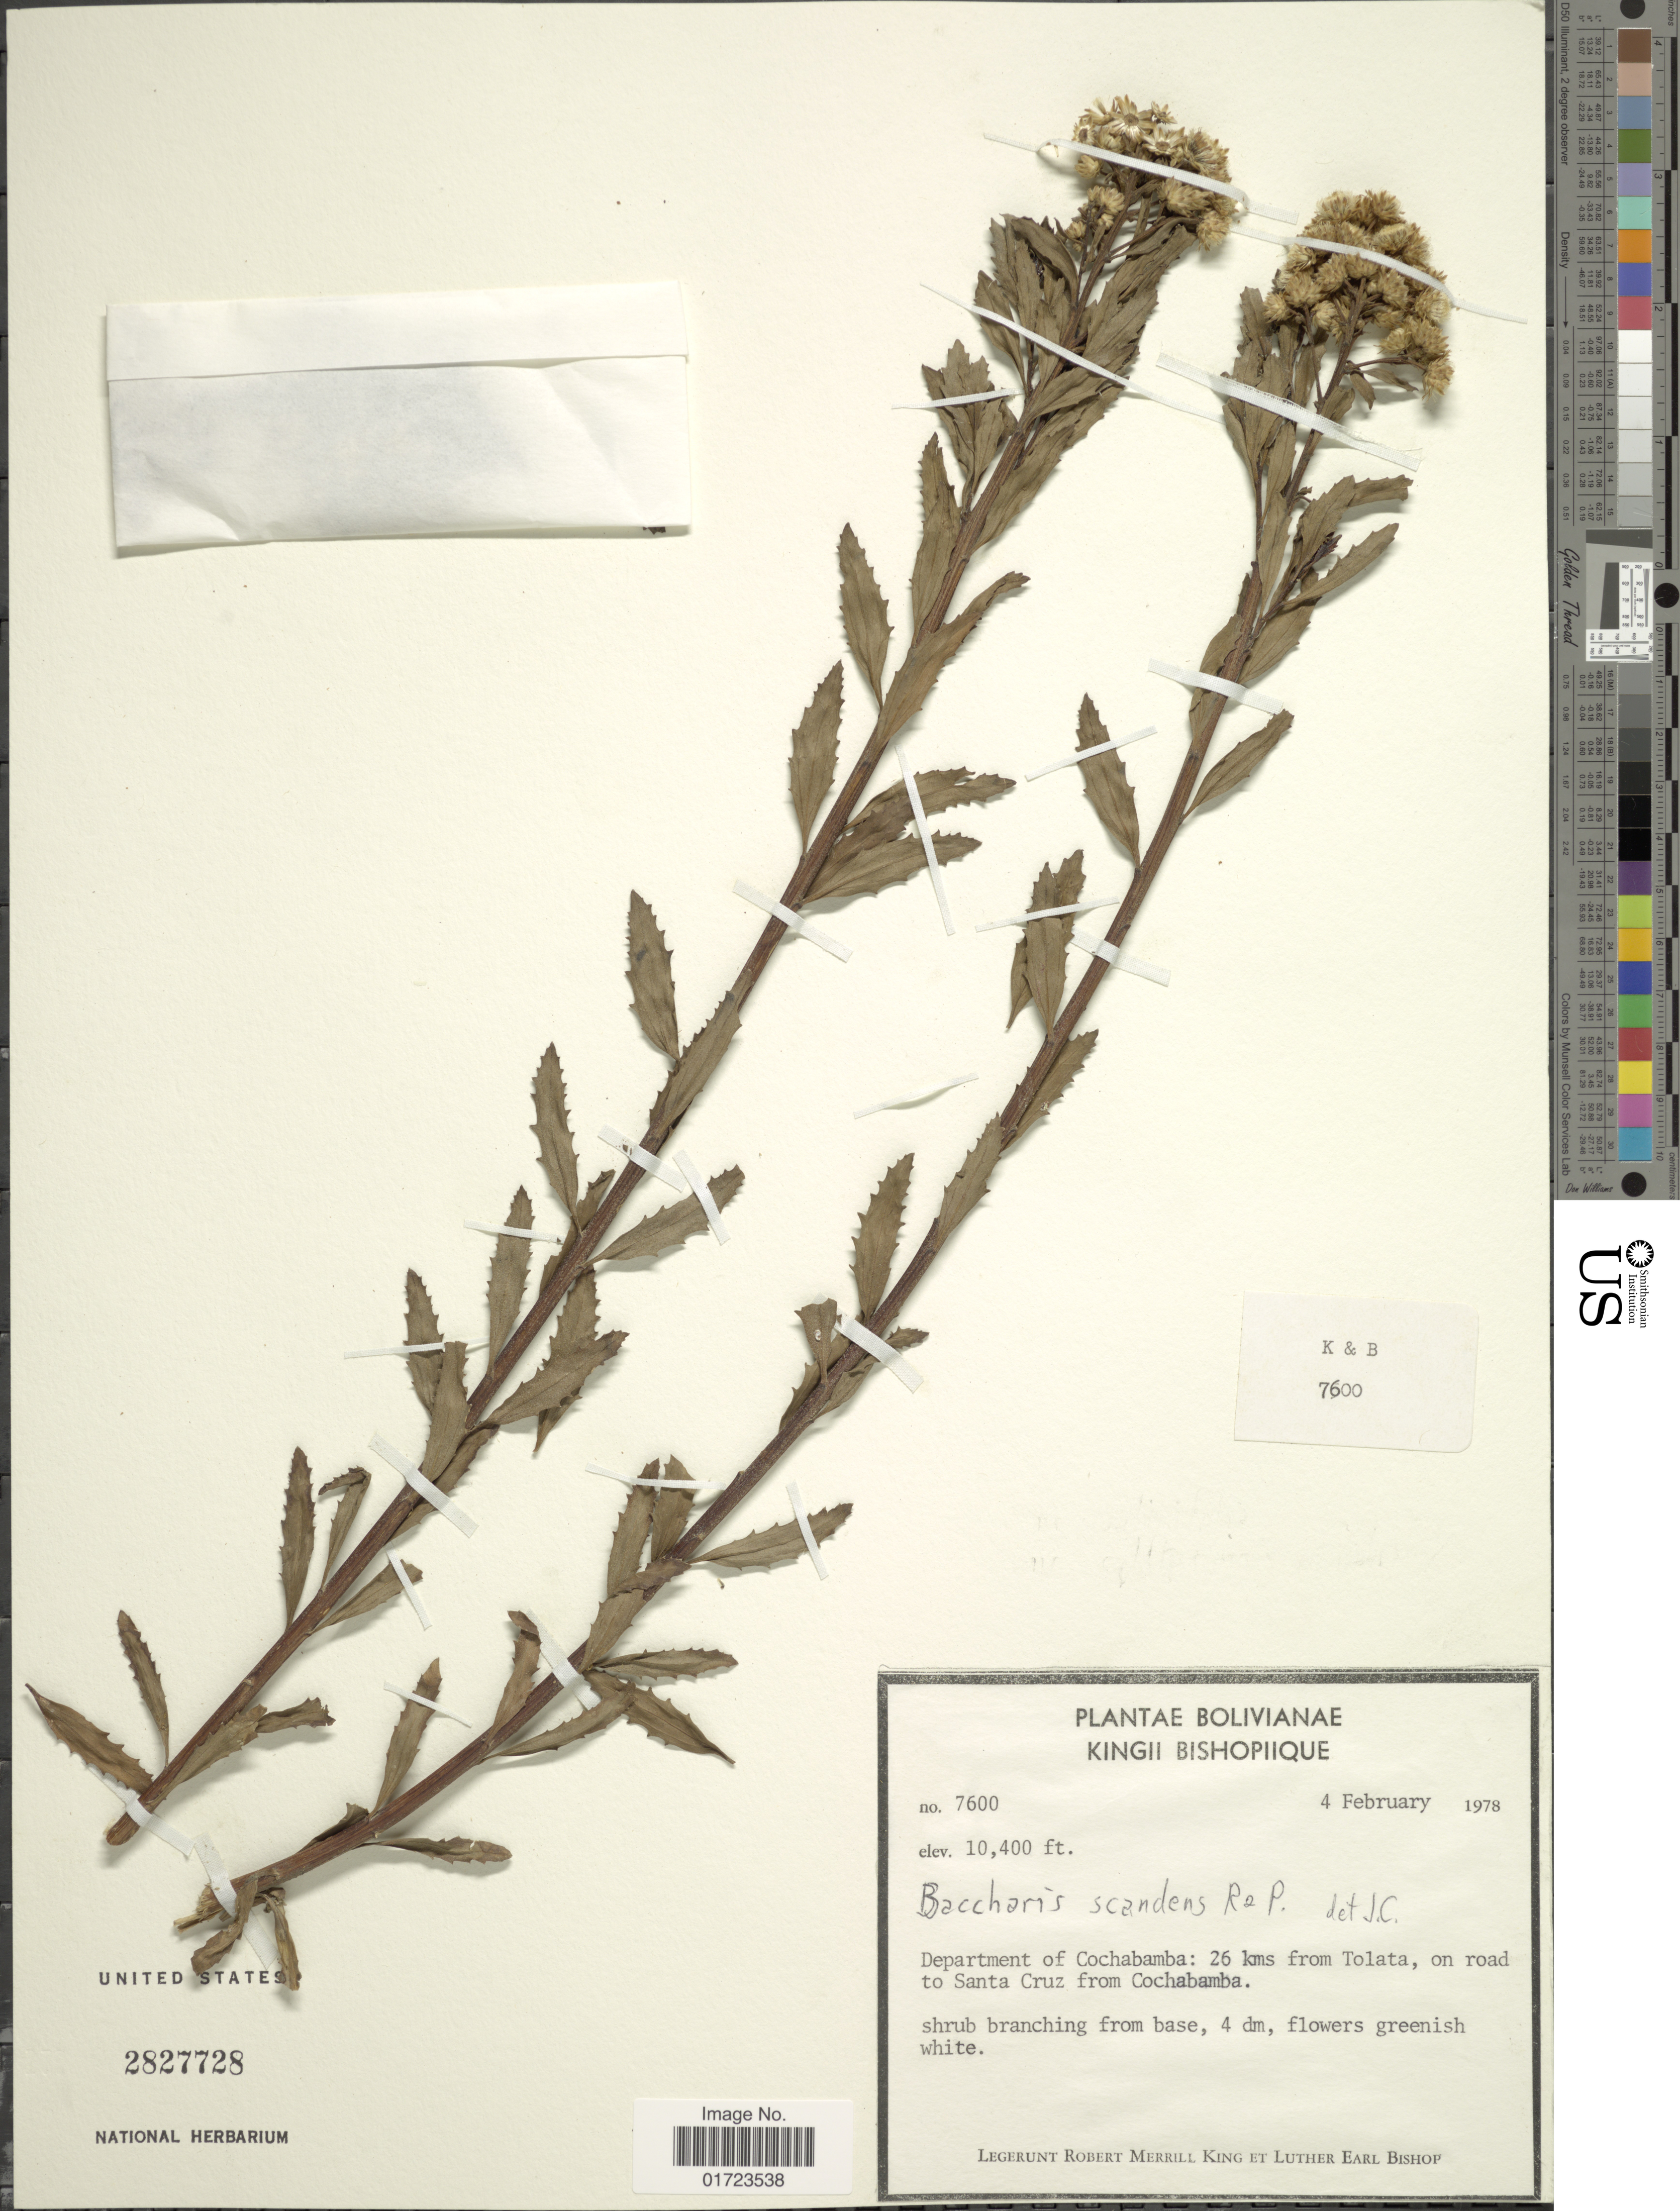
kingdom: Plantae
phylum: Tracheophyta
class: Magnoliopsida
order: Asterales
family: Asteraceae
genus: Baccharis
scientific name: Baccharis scandens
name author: (Ruiz & Pav.) Pers.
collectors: R. M. King & L. E. Bishop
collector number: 7600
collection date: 1978-02-04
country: Bolivia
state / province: Cochabamba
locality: Department of Cochabamba: 26 kms from Tolata, on road to Santa Cruz from Cochabamba.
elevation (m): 3170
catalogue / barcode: US 2827728